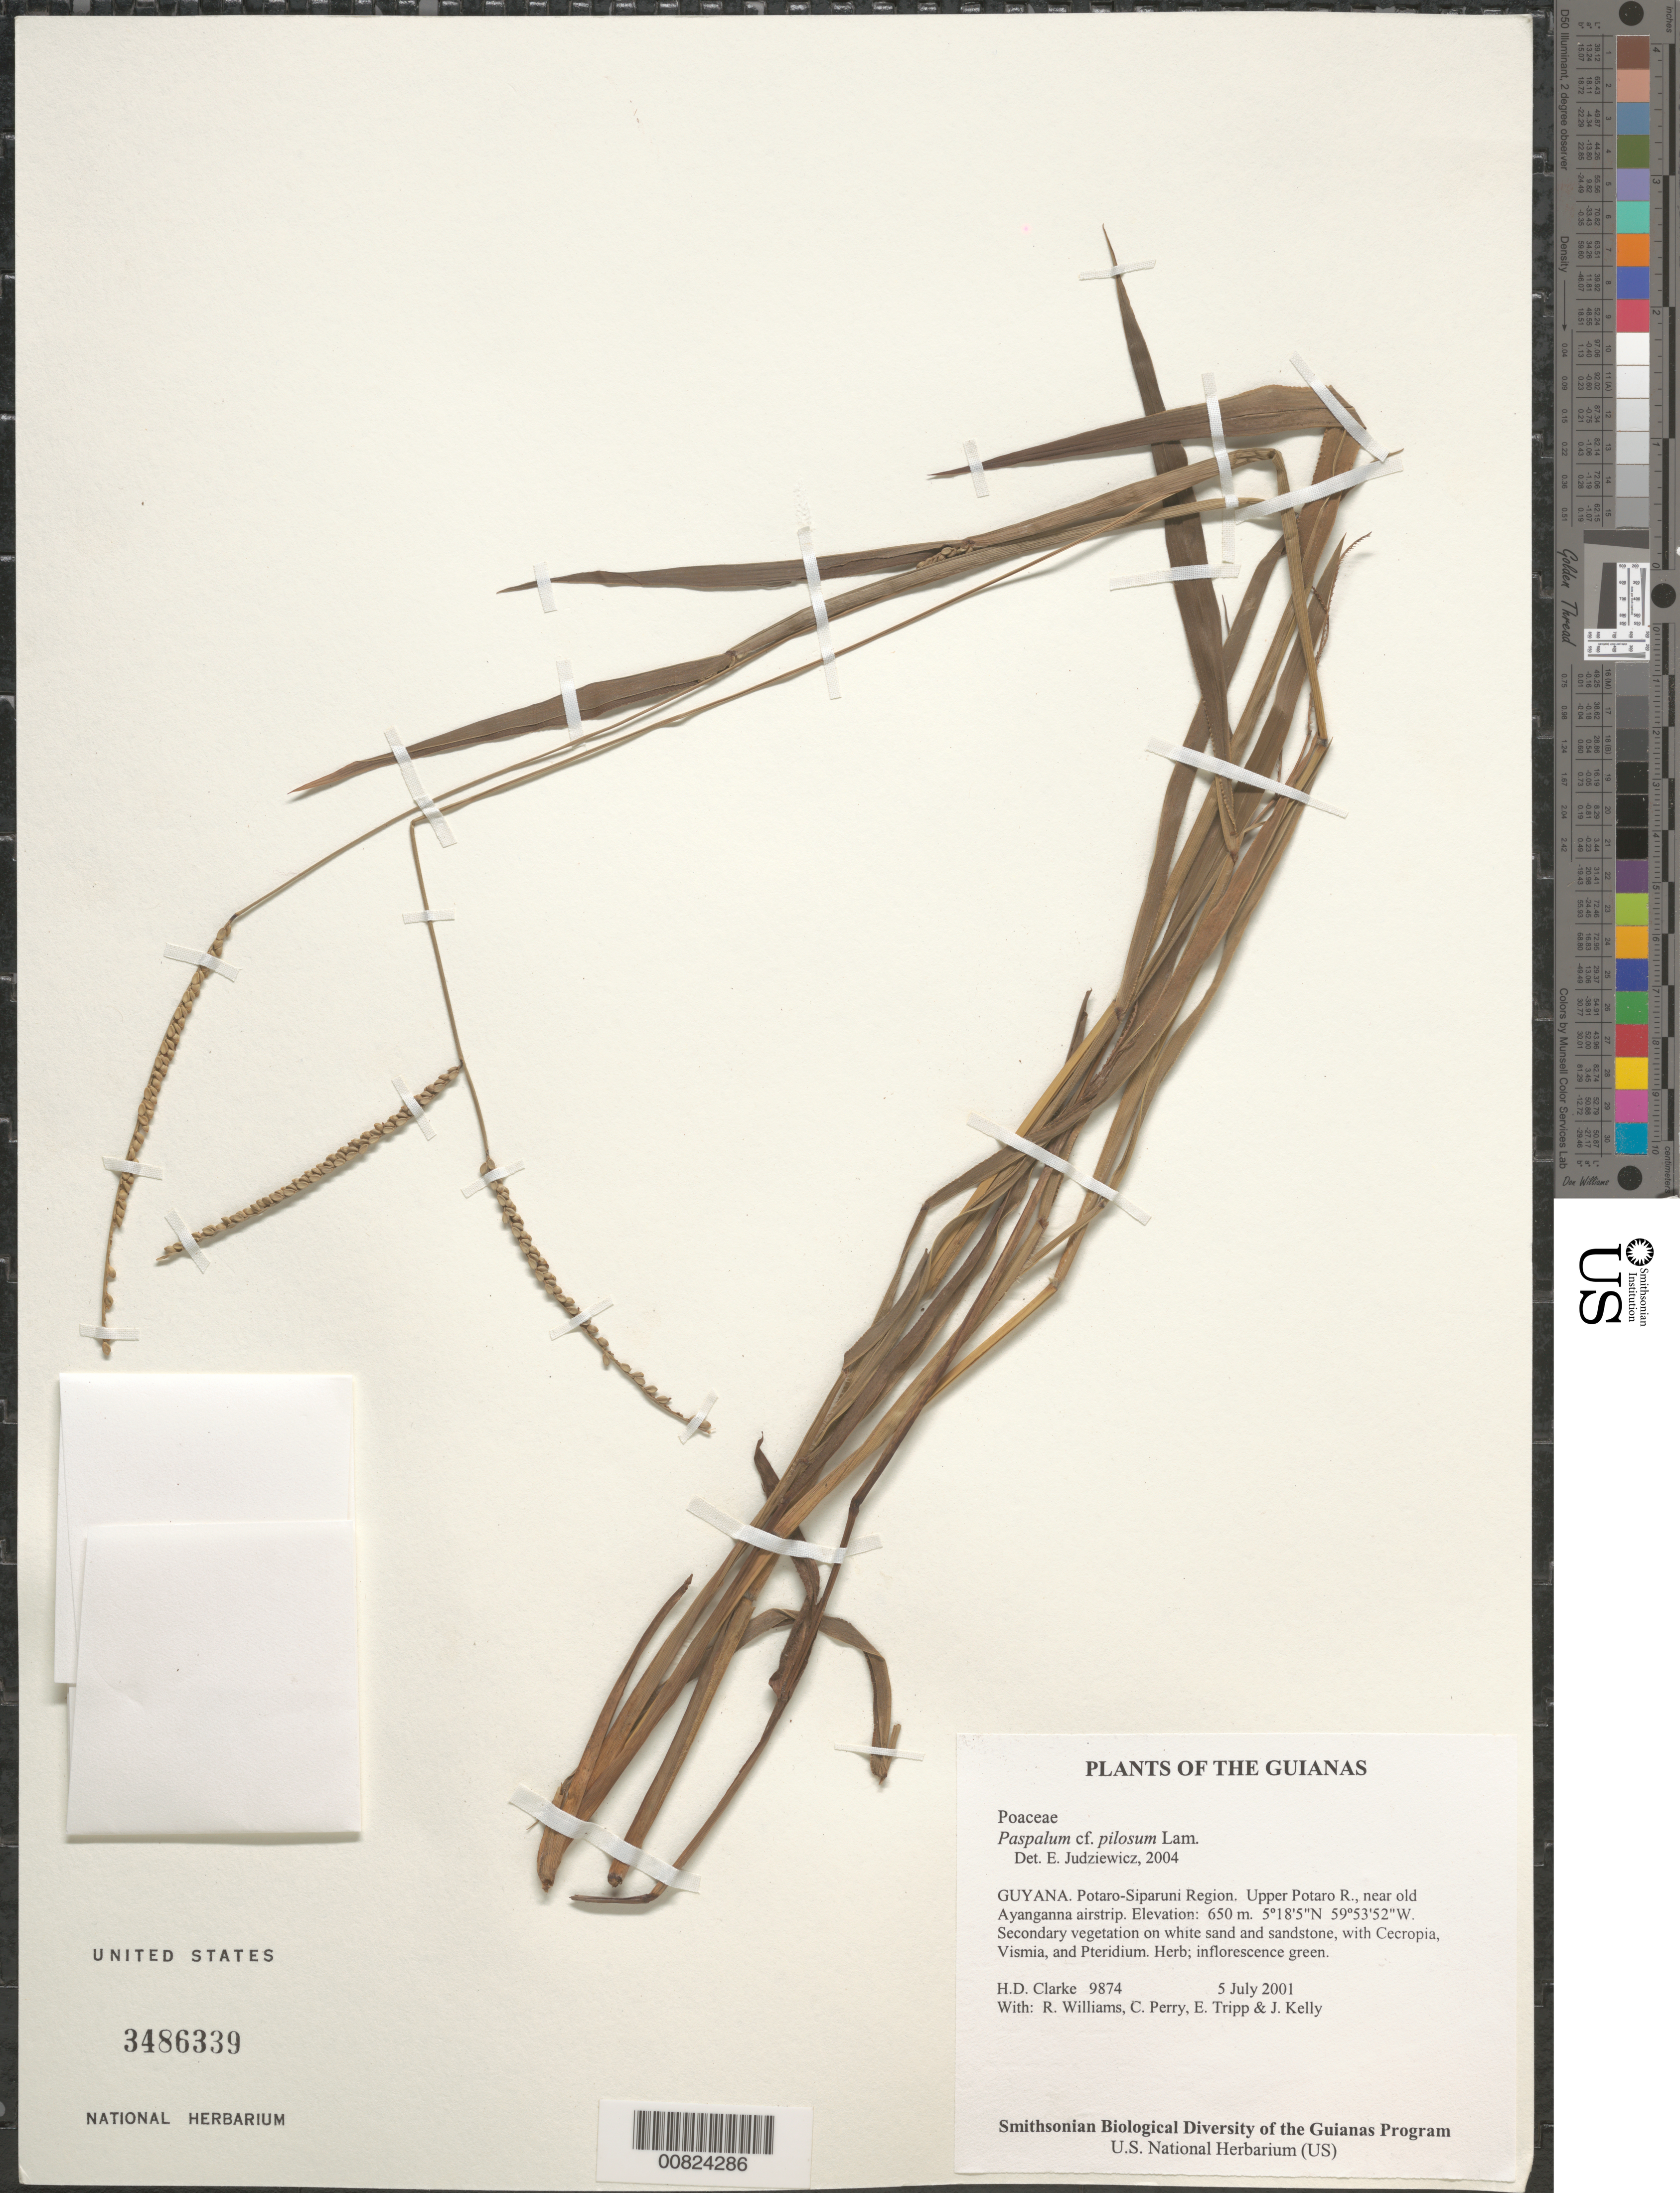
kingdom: Plantae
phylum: Tracheophyta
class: Liliopsida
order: Poales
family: Poaceae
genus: Paspalum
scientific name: Paspalum pilosum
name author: Lam.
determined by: Judziewicz, E. J.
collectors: H. D. Clarke, R. Williams, C. Perry, E. Tripp & J. Kelly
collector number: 9874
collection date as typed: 5 July 2001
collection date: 2001-07-05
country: Guyana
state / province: Potaro-Siparuni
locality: Upper Potaro R., near old Ayanganna airstrip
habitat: Secondary vegetation on white sand and sandstone, with Cecropia, Vismia, and Pteridium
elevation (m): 650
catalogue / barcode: US 3486339